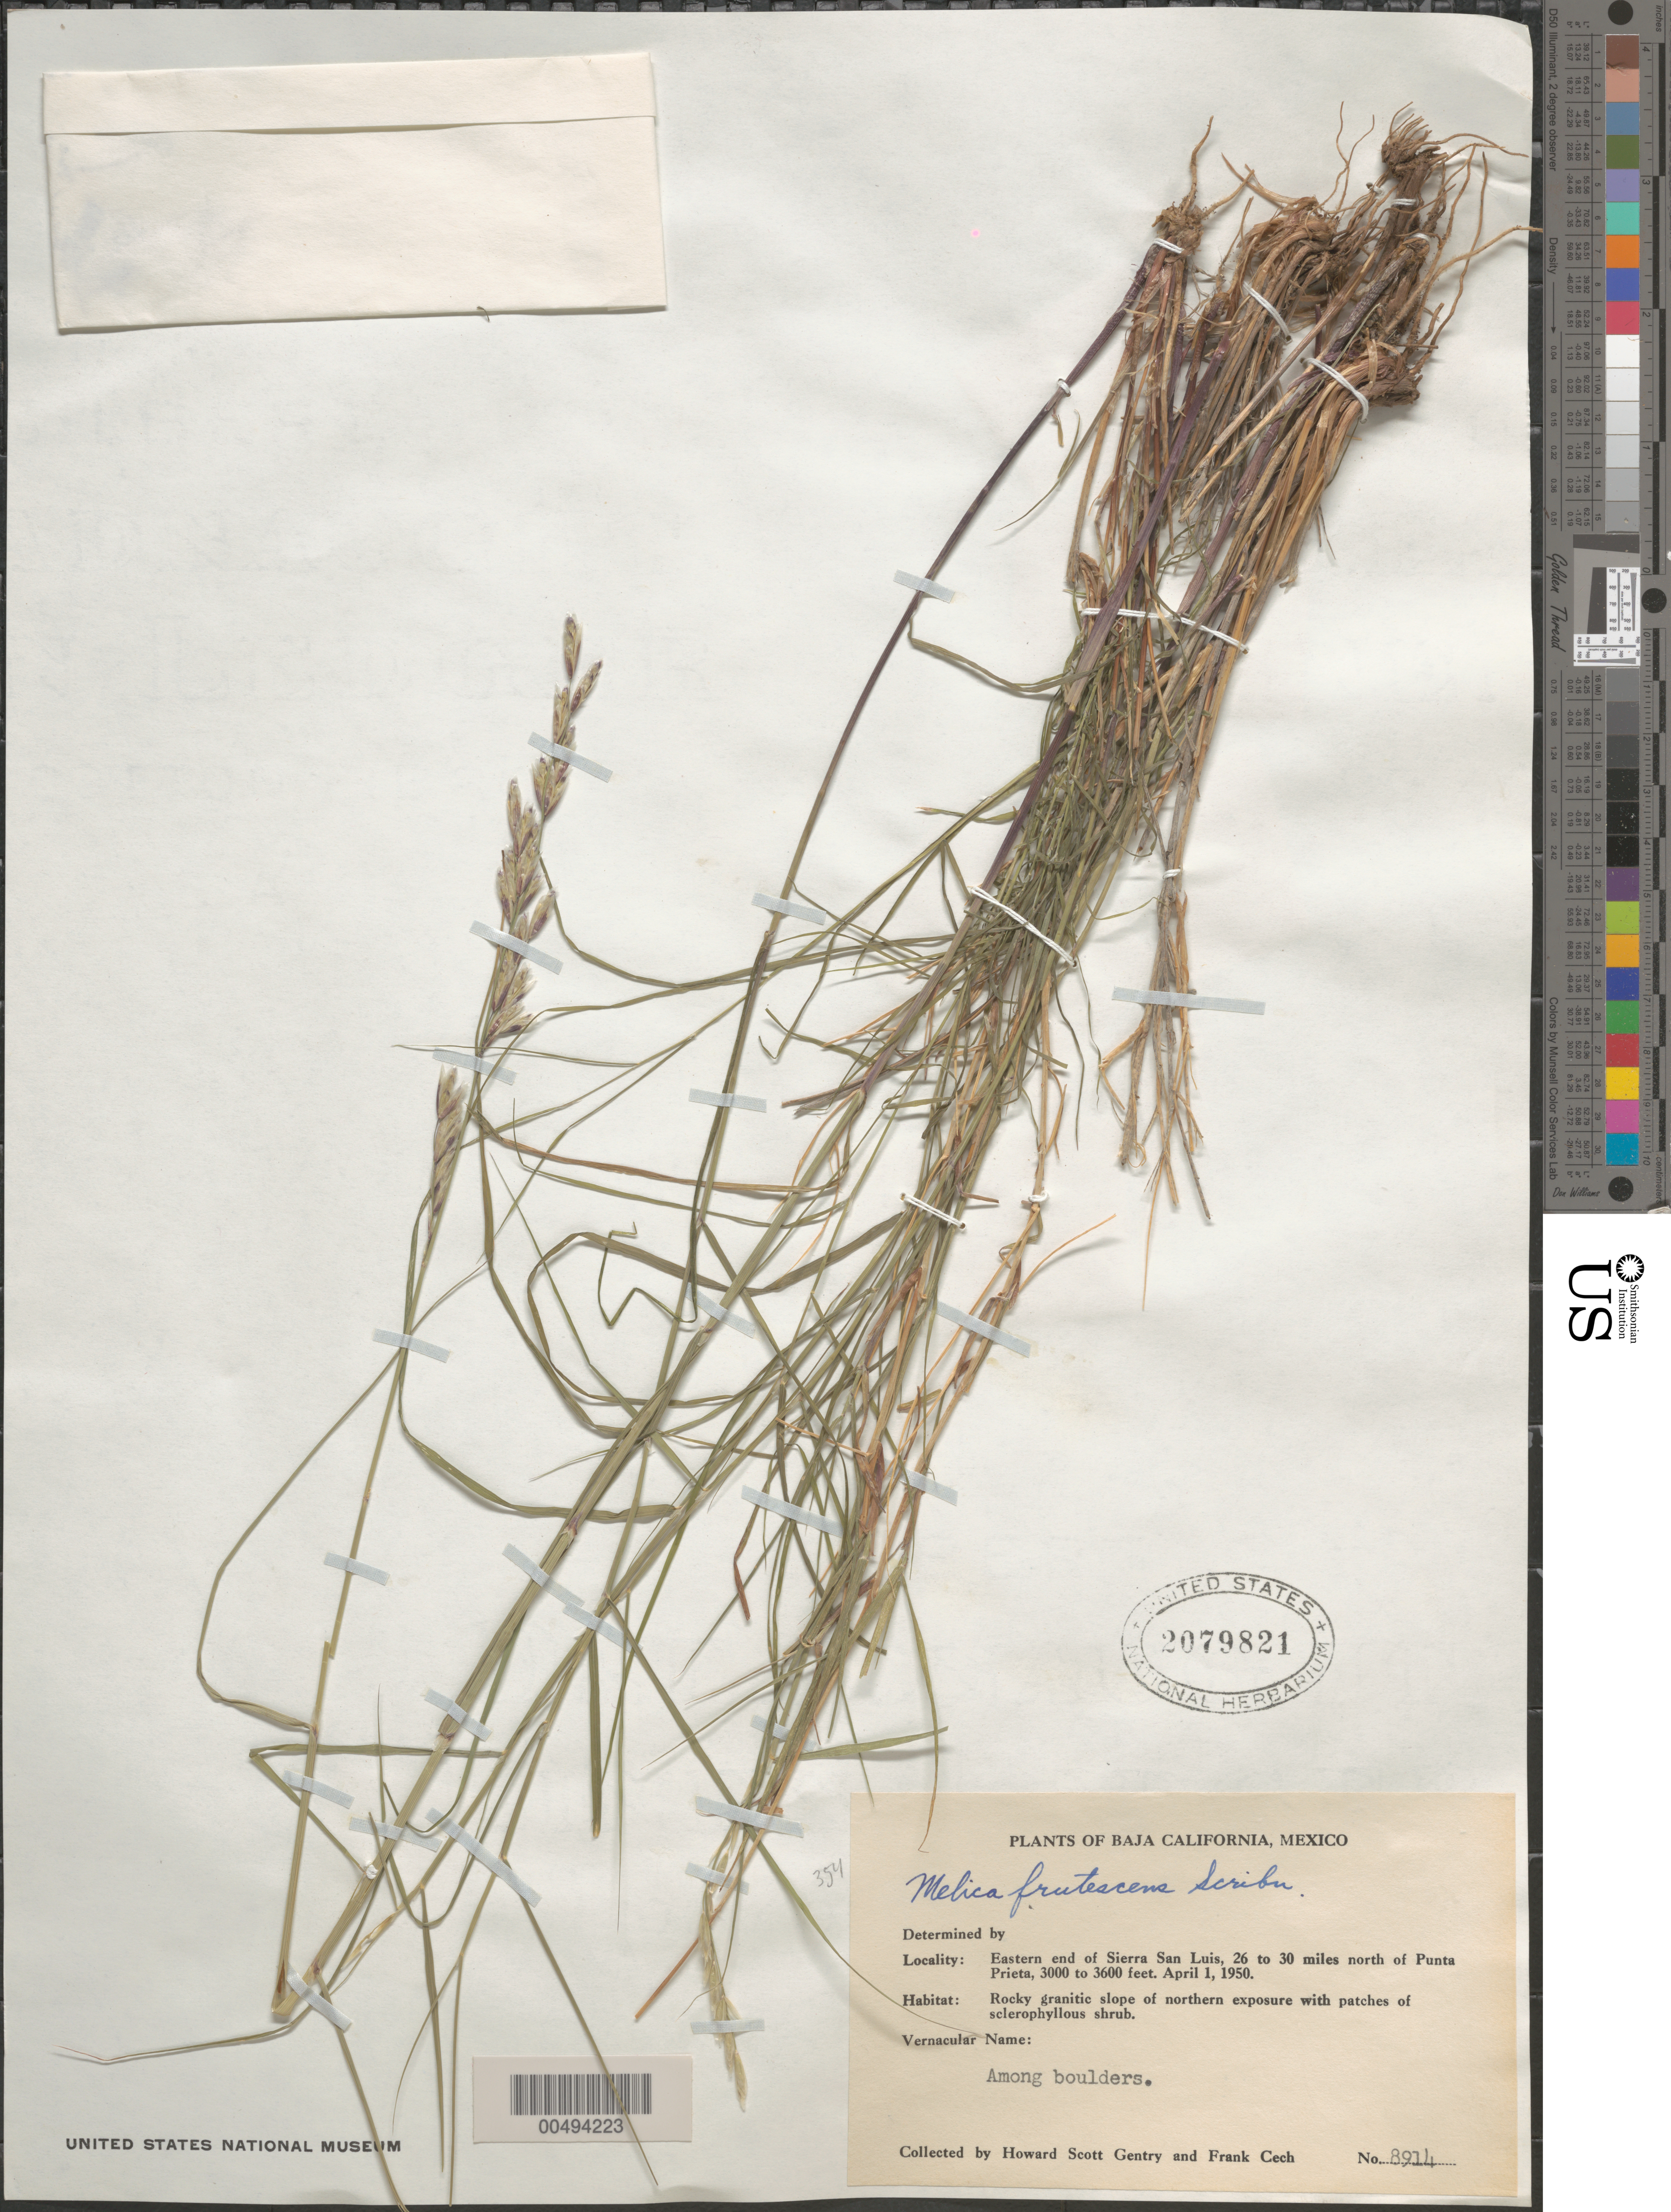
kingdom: Plantae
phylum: Tracheophyta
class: Liliopsida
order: Poales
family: Poaceae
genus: Melica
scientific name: Melica frutescens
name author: Scribn.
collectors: H. S. Gentry & F. Cech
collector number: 8914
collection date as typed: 1 Apr 1950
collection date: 1950-04-01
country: Mexico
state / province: Baja California Norte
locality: E end of Sierra San Luis, 26 to 30 mi N of Punta Prieta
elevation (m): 914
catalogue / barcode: US 2079821